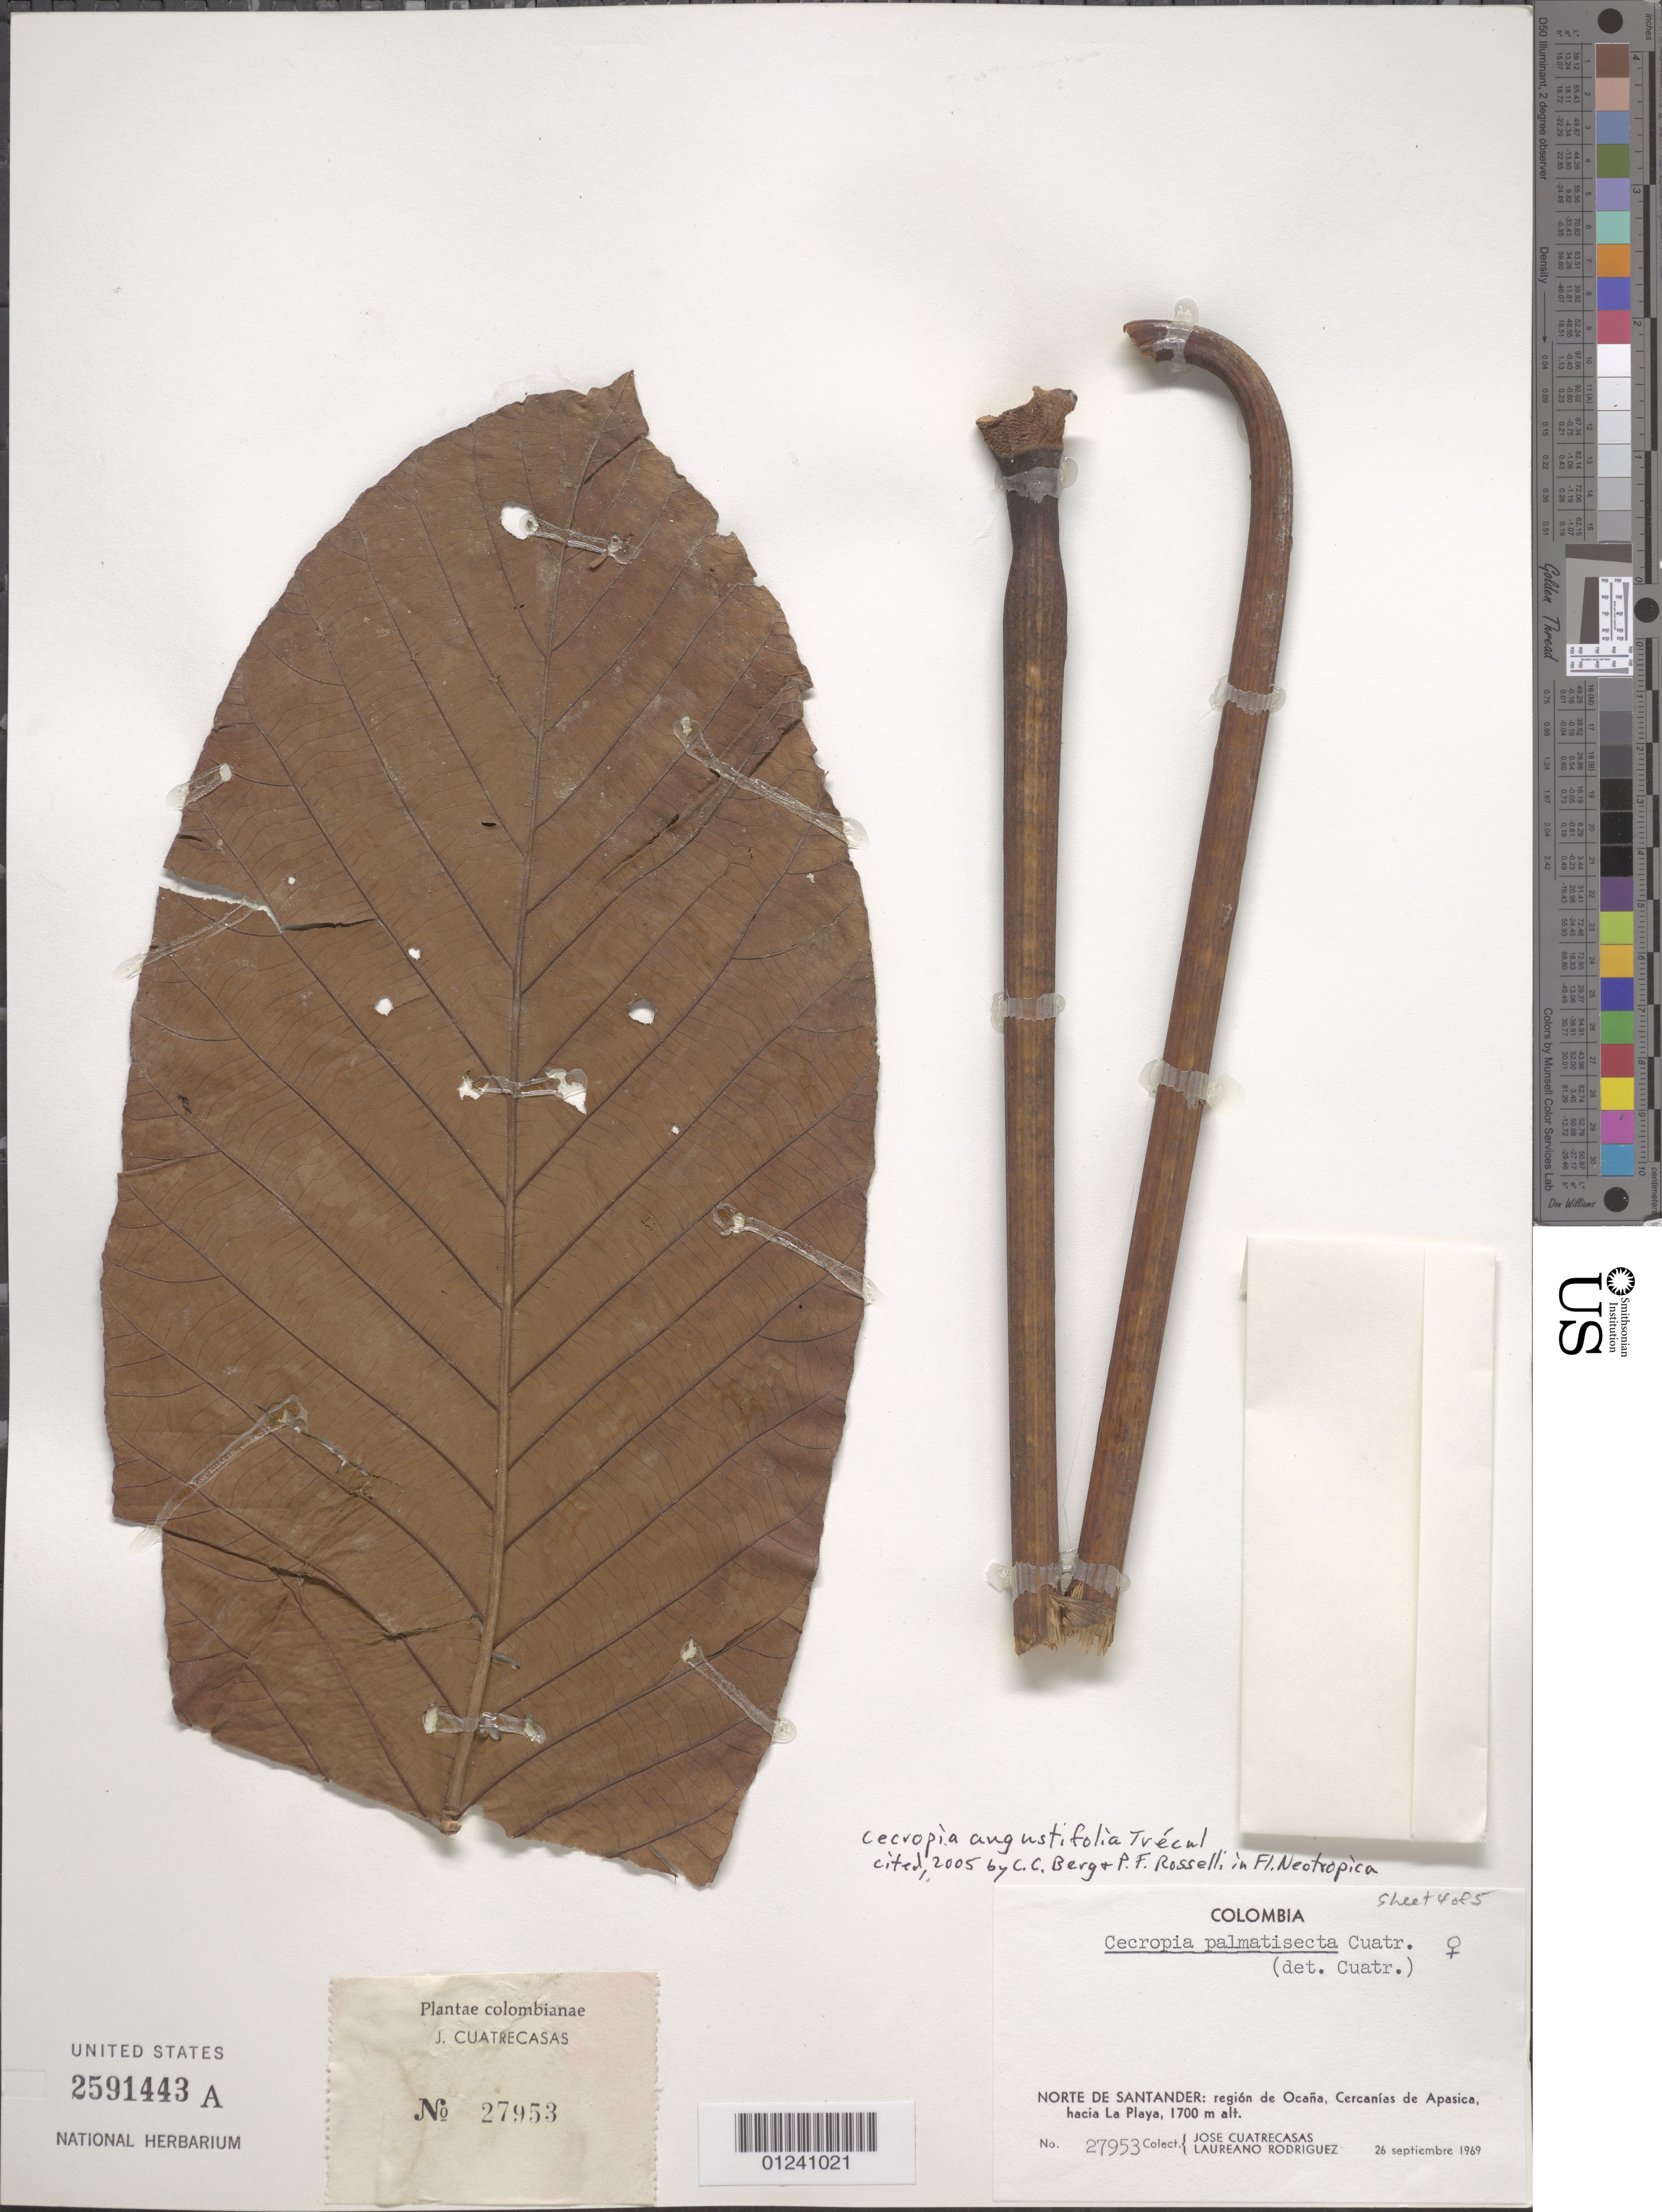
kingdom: Plantae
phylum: Tracheophyta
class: Magnoliopsida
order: Rosales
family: Urticaceae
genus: Cecropia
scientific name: Cecropia angustifolia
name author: Trécul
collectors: J. Cuatrecasas & L. Rodriguez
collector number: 27953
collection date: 1969-09-26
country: Colombia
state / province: Norte de Santander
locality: Región de Ocaña, Cercanías de Apasica, hacia La Playa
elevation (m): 1700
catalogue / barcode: US 2591443a